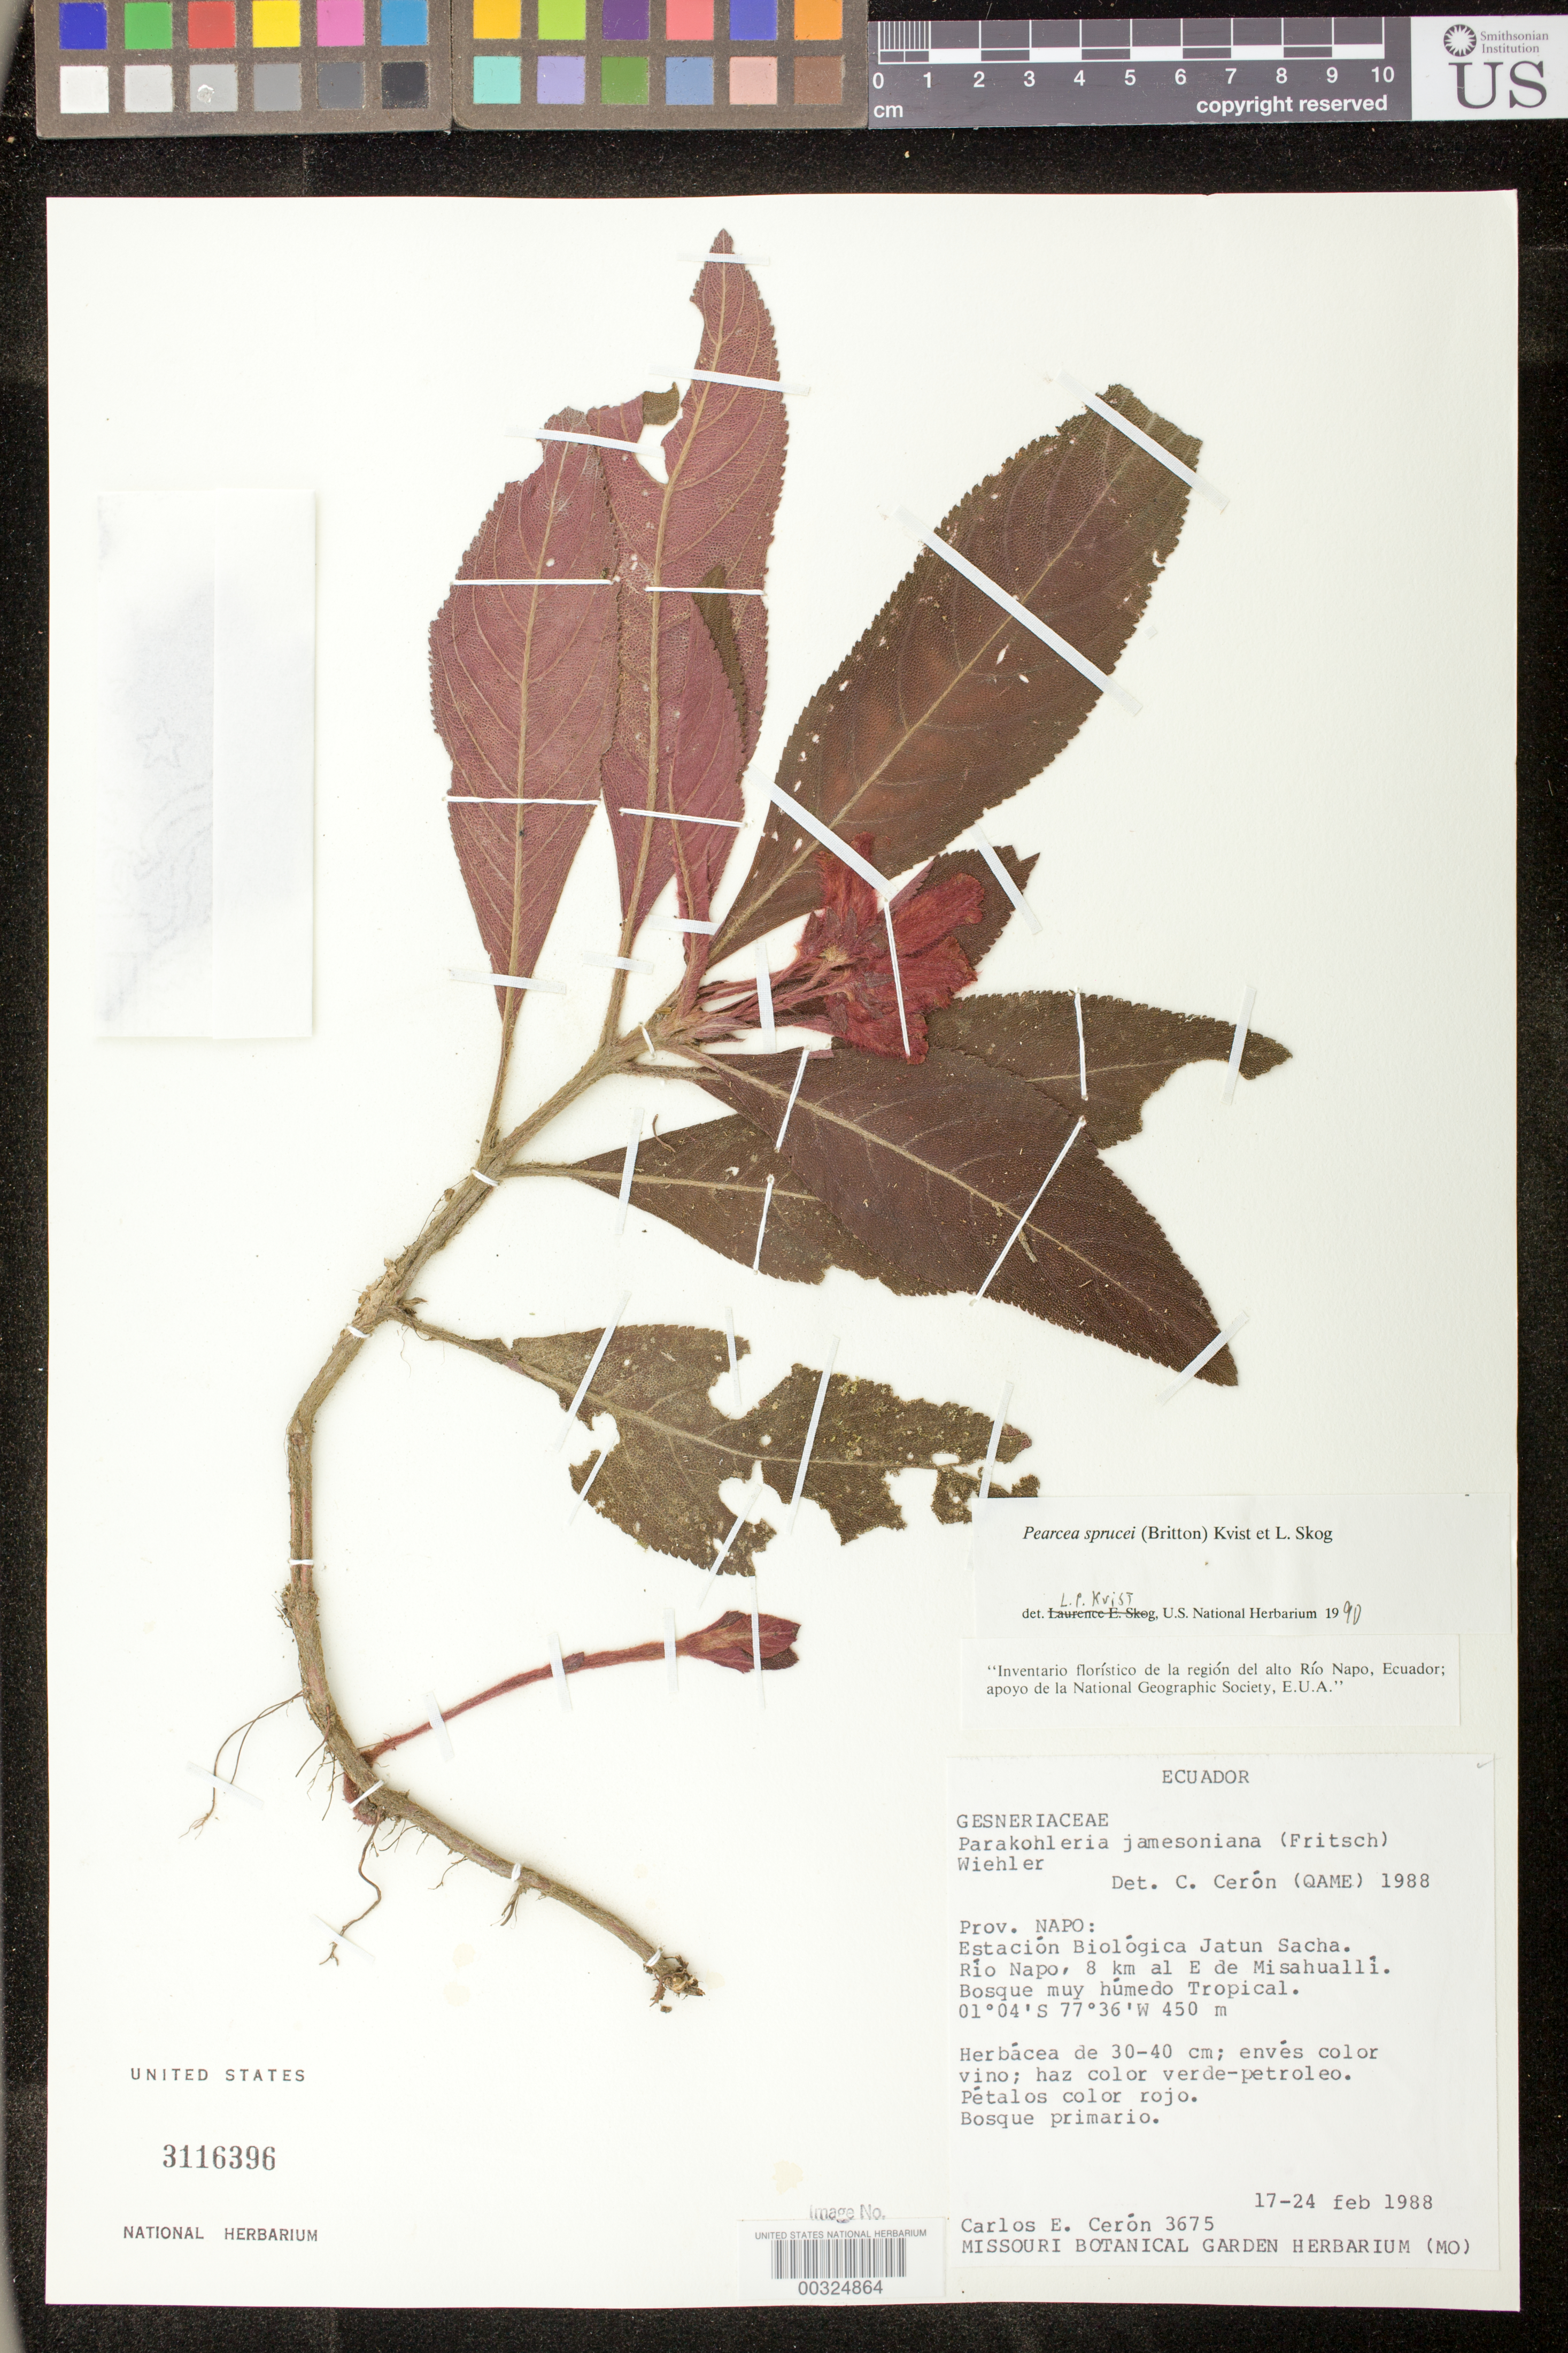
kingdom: Plantae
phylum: Tracheophyta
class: Magnoliopsida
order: Lamiales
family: Gesneriaceae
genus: Pearcea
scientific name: Pearcea sprucei var. sprucei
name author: (Britton ex Rusby) L.P. Kvist & L.E. Skog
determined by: Clark, J. L., (SEL), The Marie Selby Botanical Garden (UNITED STATES)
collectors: C. E. Cerón M.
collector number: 3675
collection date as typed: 17-24 Feb 1988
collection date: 1988-02-17/1988-02-24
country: Ecuador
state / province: Napo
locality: Estacion Biologica Jatun Sacha, Rio Napo, 8 km E of Misahualli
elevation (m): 450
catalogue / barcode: US 3116396